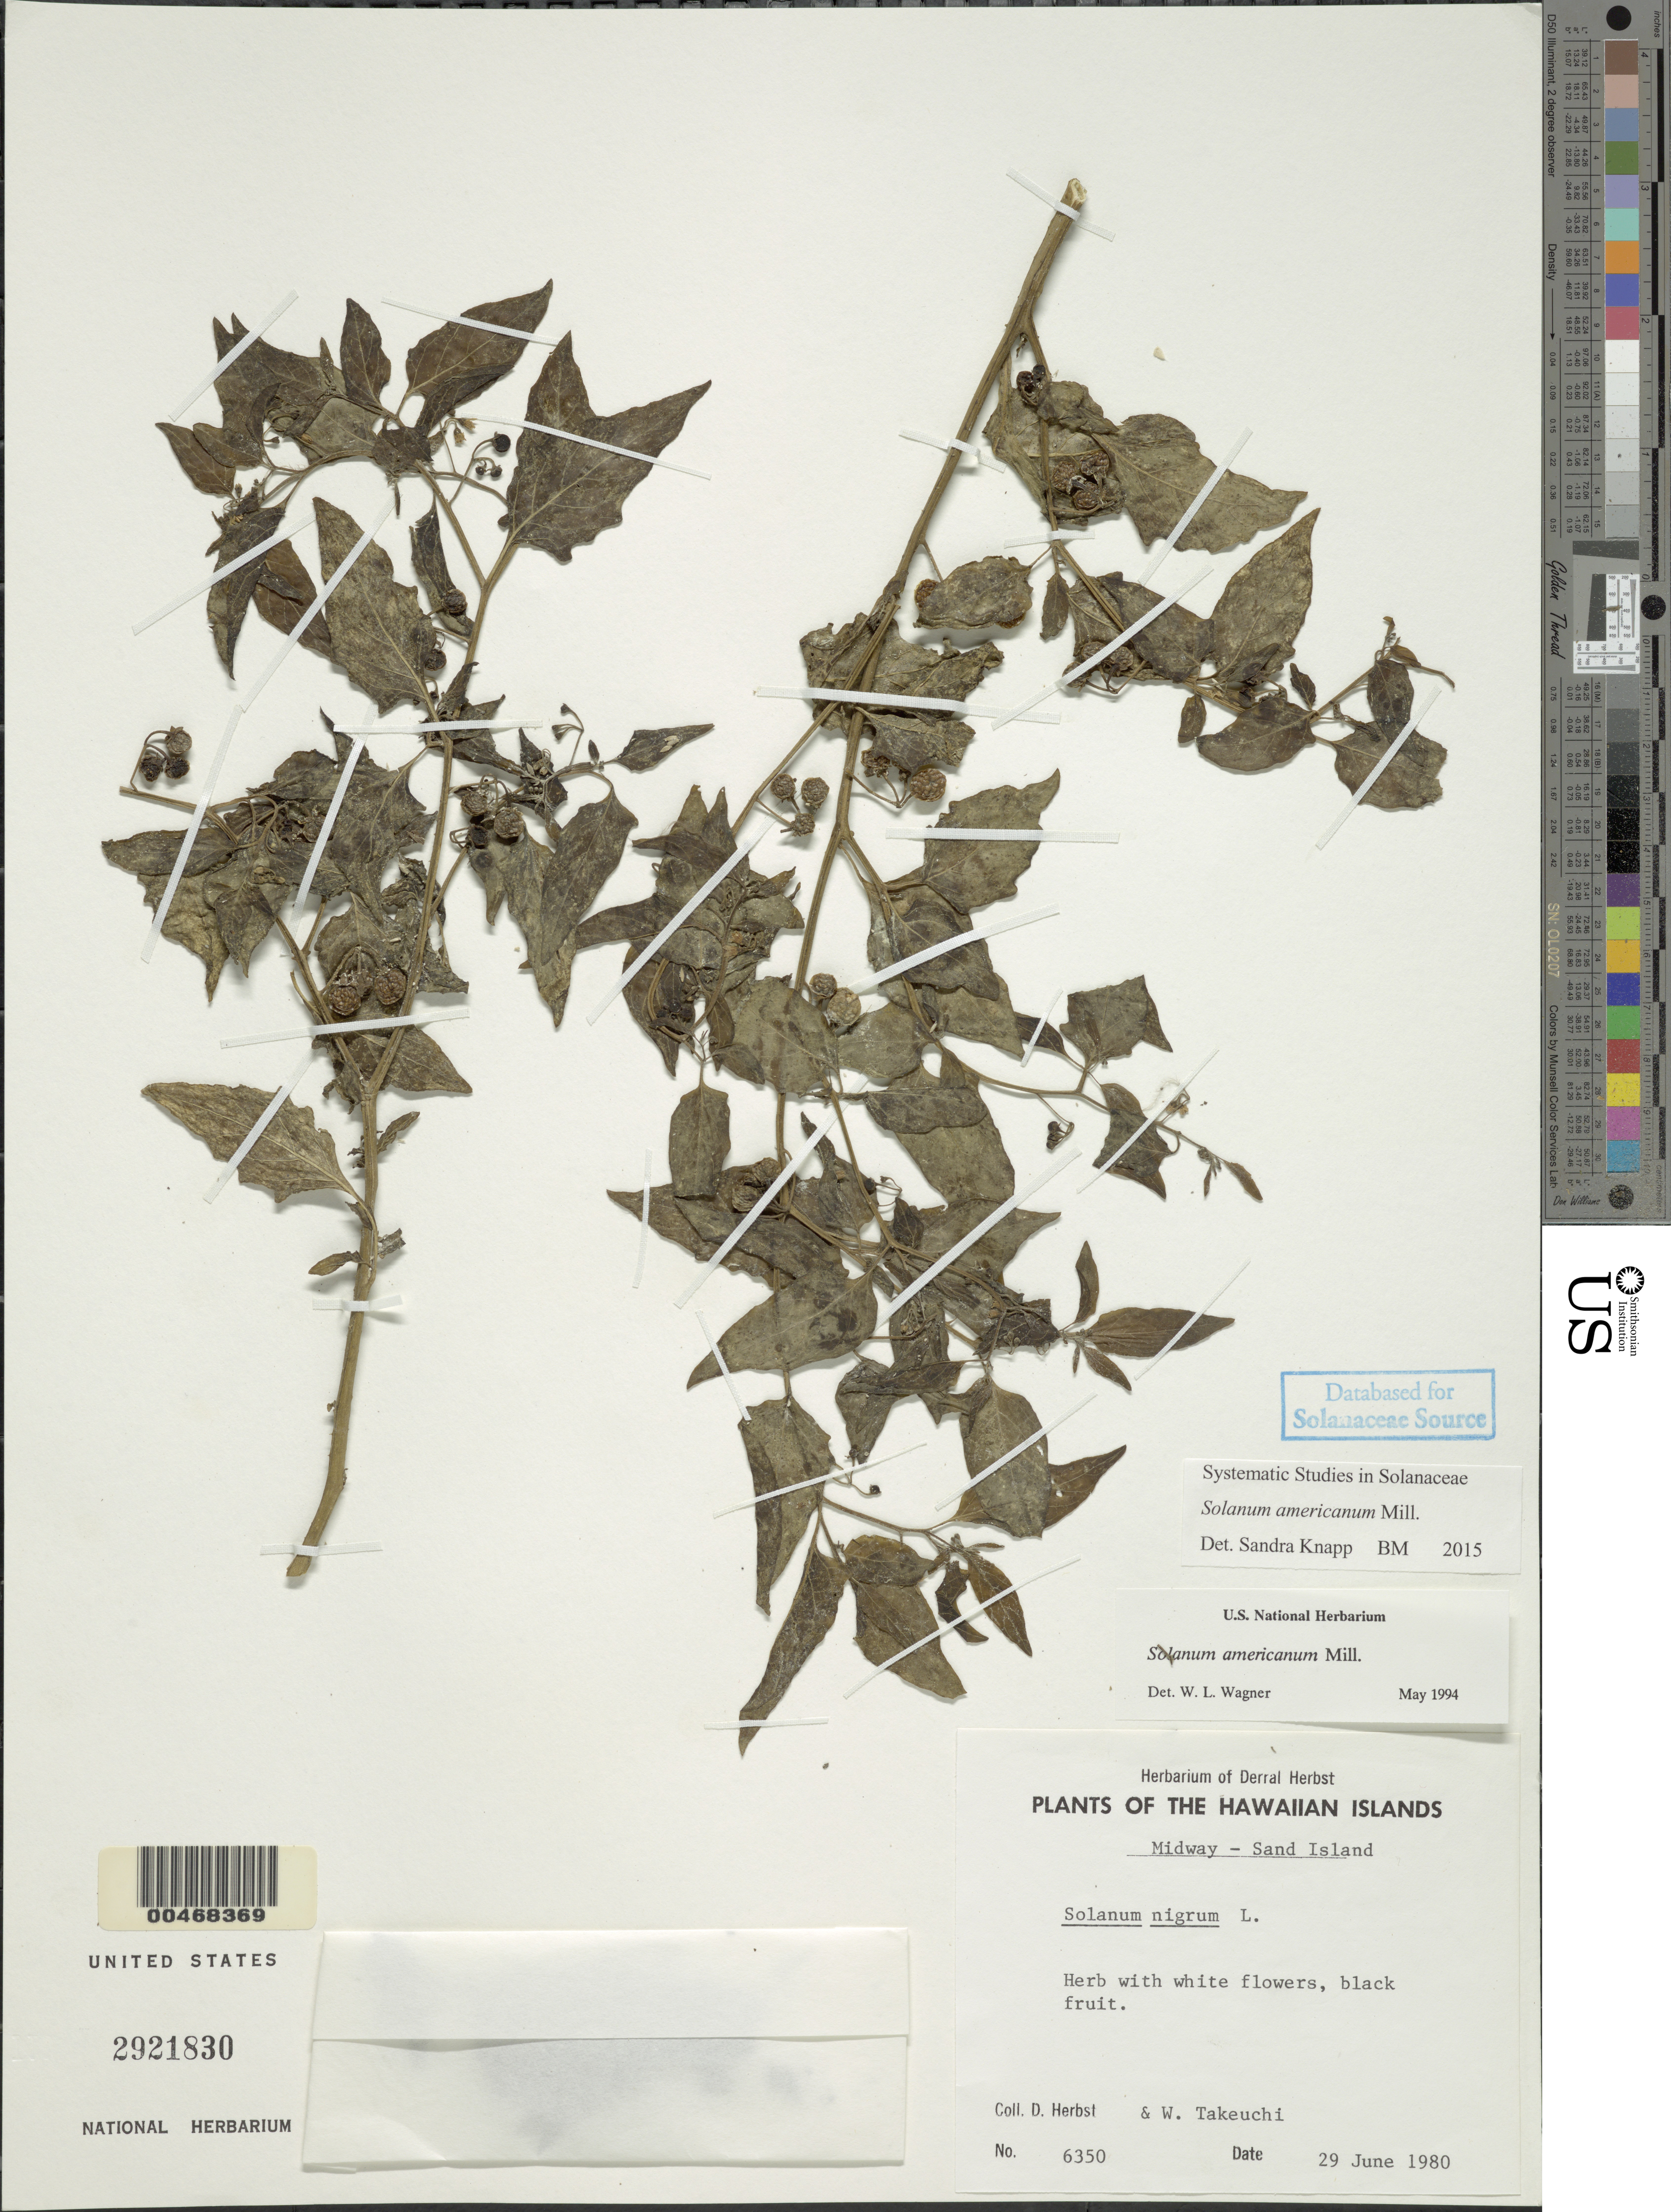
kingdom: Plantae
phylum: Tracheophyta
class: Magnoliopsida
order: Solanales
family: Solanaceae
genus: Solanum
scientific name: Solanum americanum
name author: Mill.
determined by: Wagner, W. L., (BOT), Smithsonian Institution - National Museum of Natural History (UNITED STATES)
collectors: D. R. Herbst & W. N. Takeuchi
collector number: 6350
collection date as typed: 29 Jun 1980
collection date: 1980-06-29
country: U.S. Administered Pacific Islands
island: Midway Atoll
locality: Sand Islet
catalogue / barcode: US 2921830